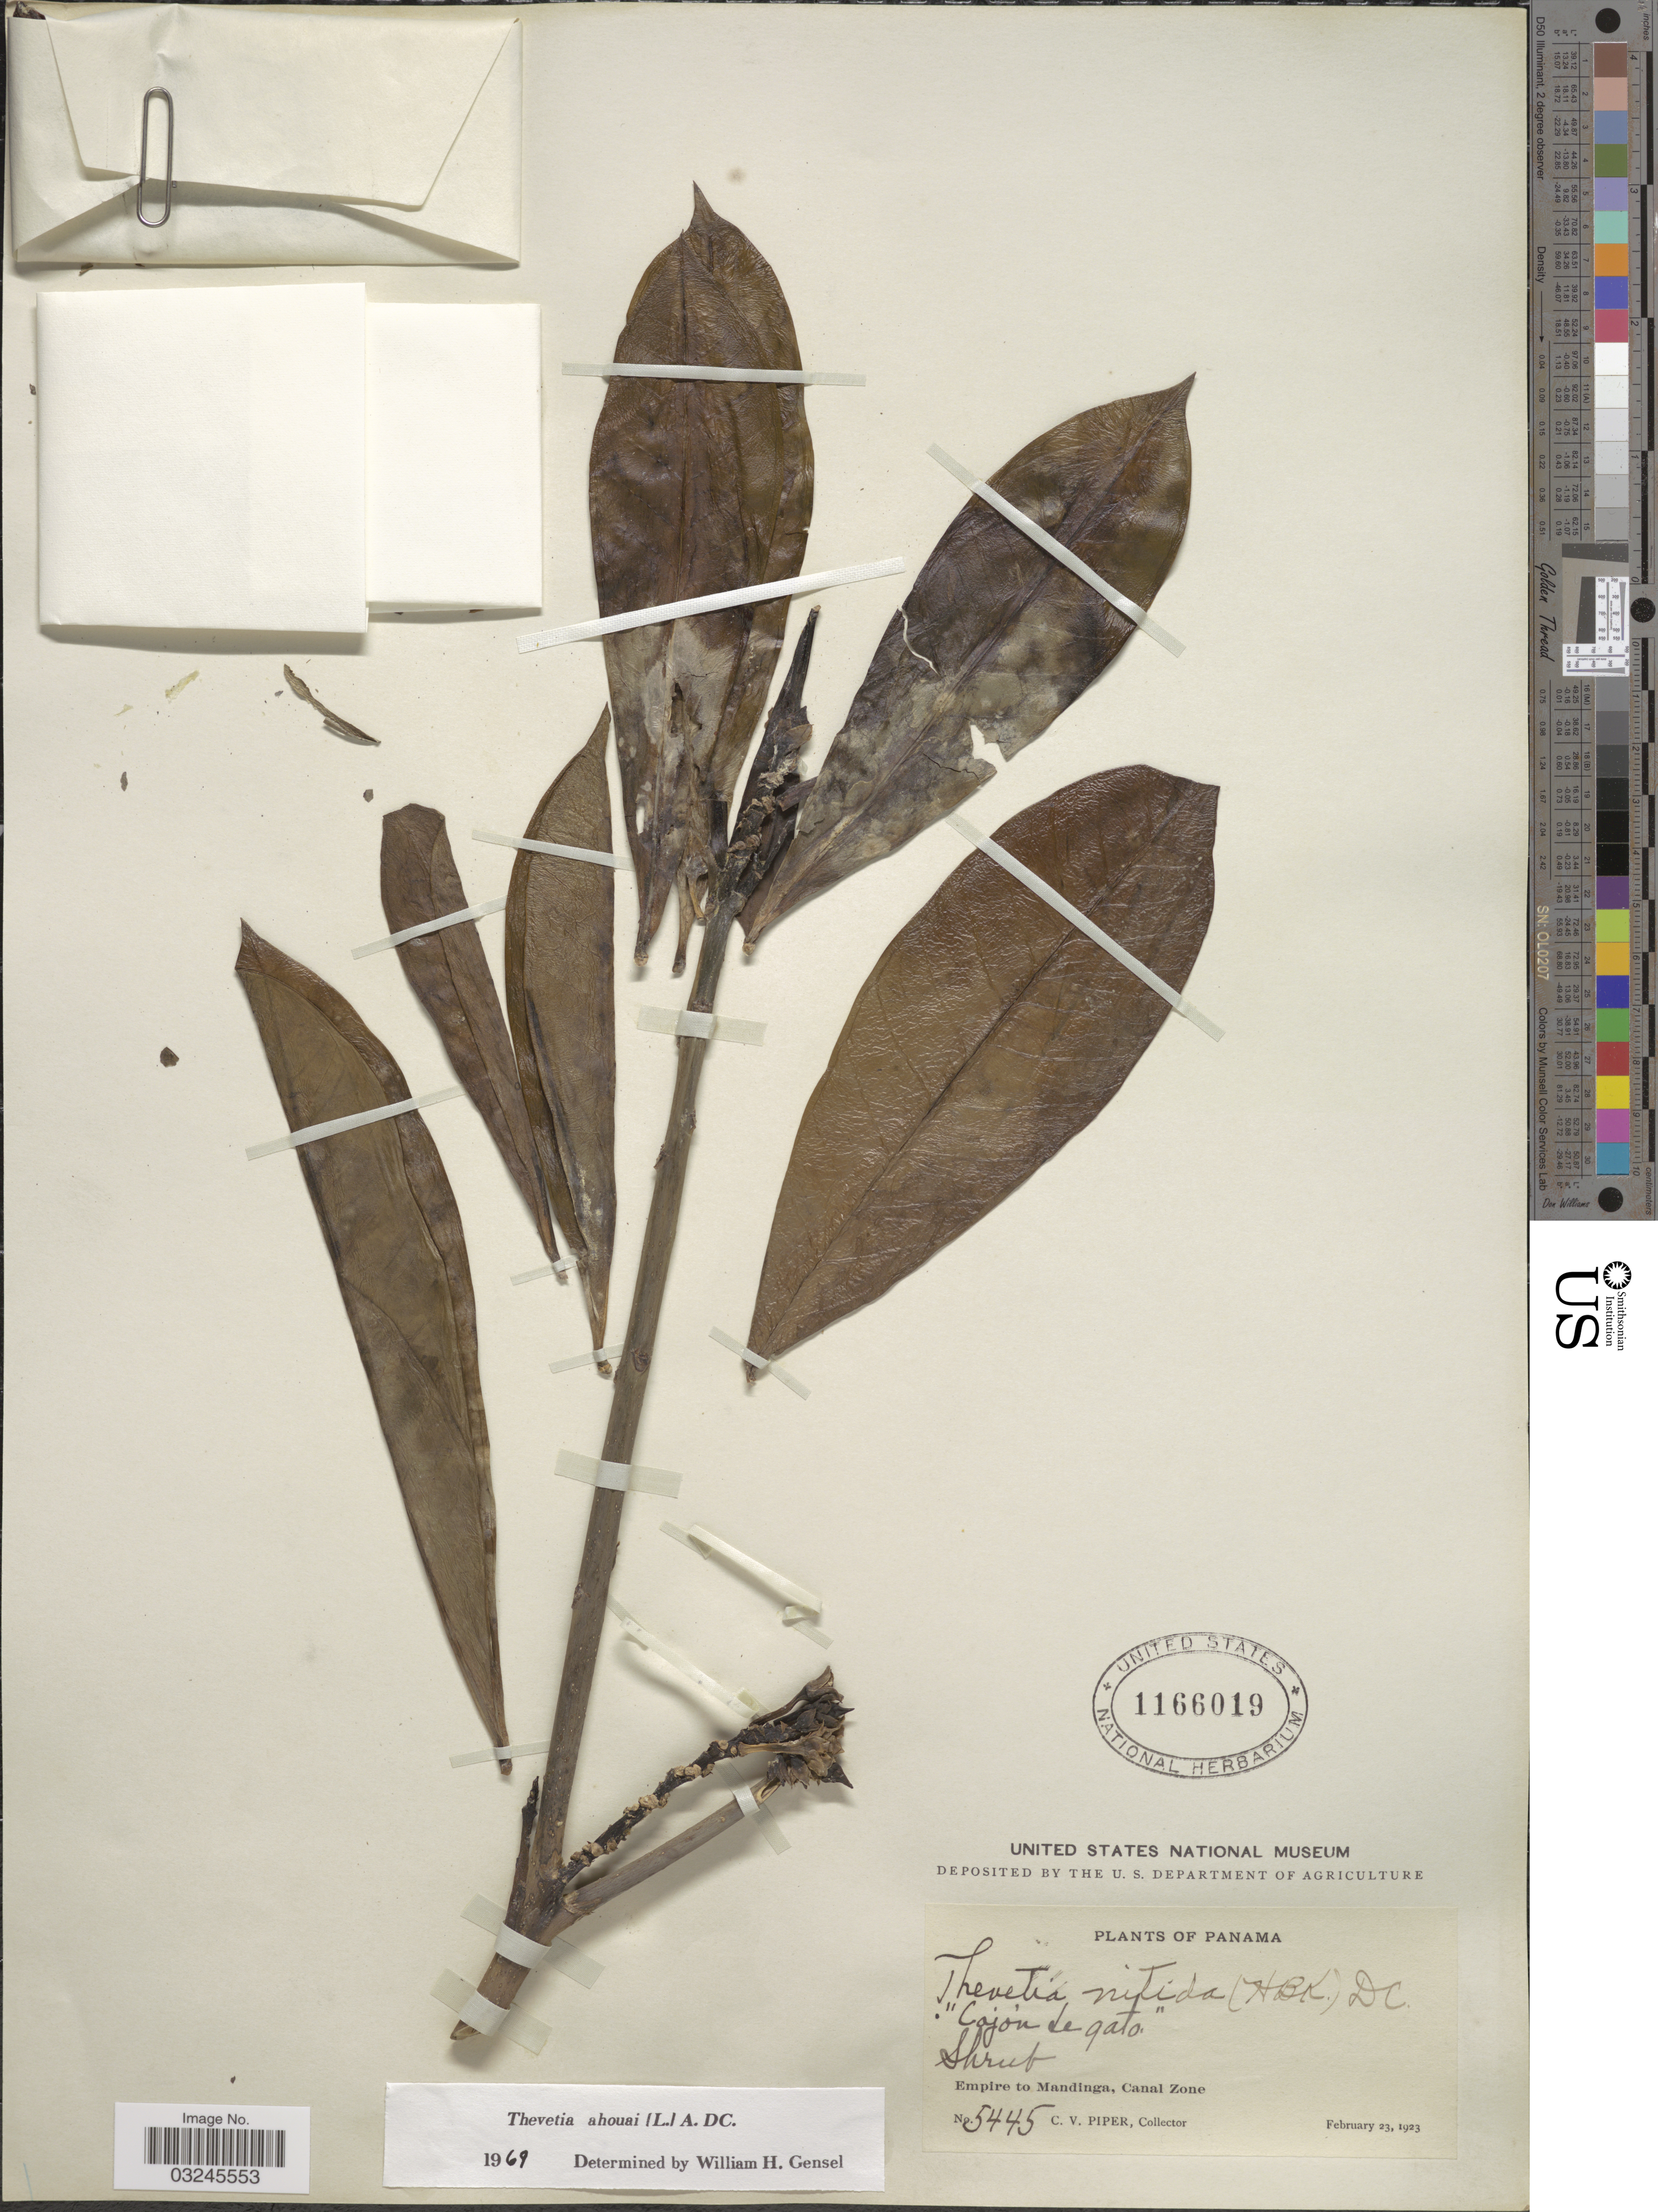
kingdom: Plantae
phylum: Tracheophyta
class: Magnoliopsida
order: Gentianales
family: Apocynaceae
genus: Thevetia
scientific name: Thevetia ahouai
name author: (L.) A. DC.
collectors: C. V. Piper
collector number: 5445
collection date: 1923-02-23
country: Panama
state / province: Colón / Panamá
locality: Empire to Mandinga, Canal Zone.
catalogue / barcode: US 1166019